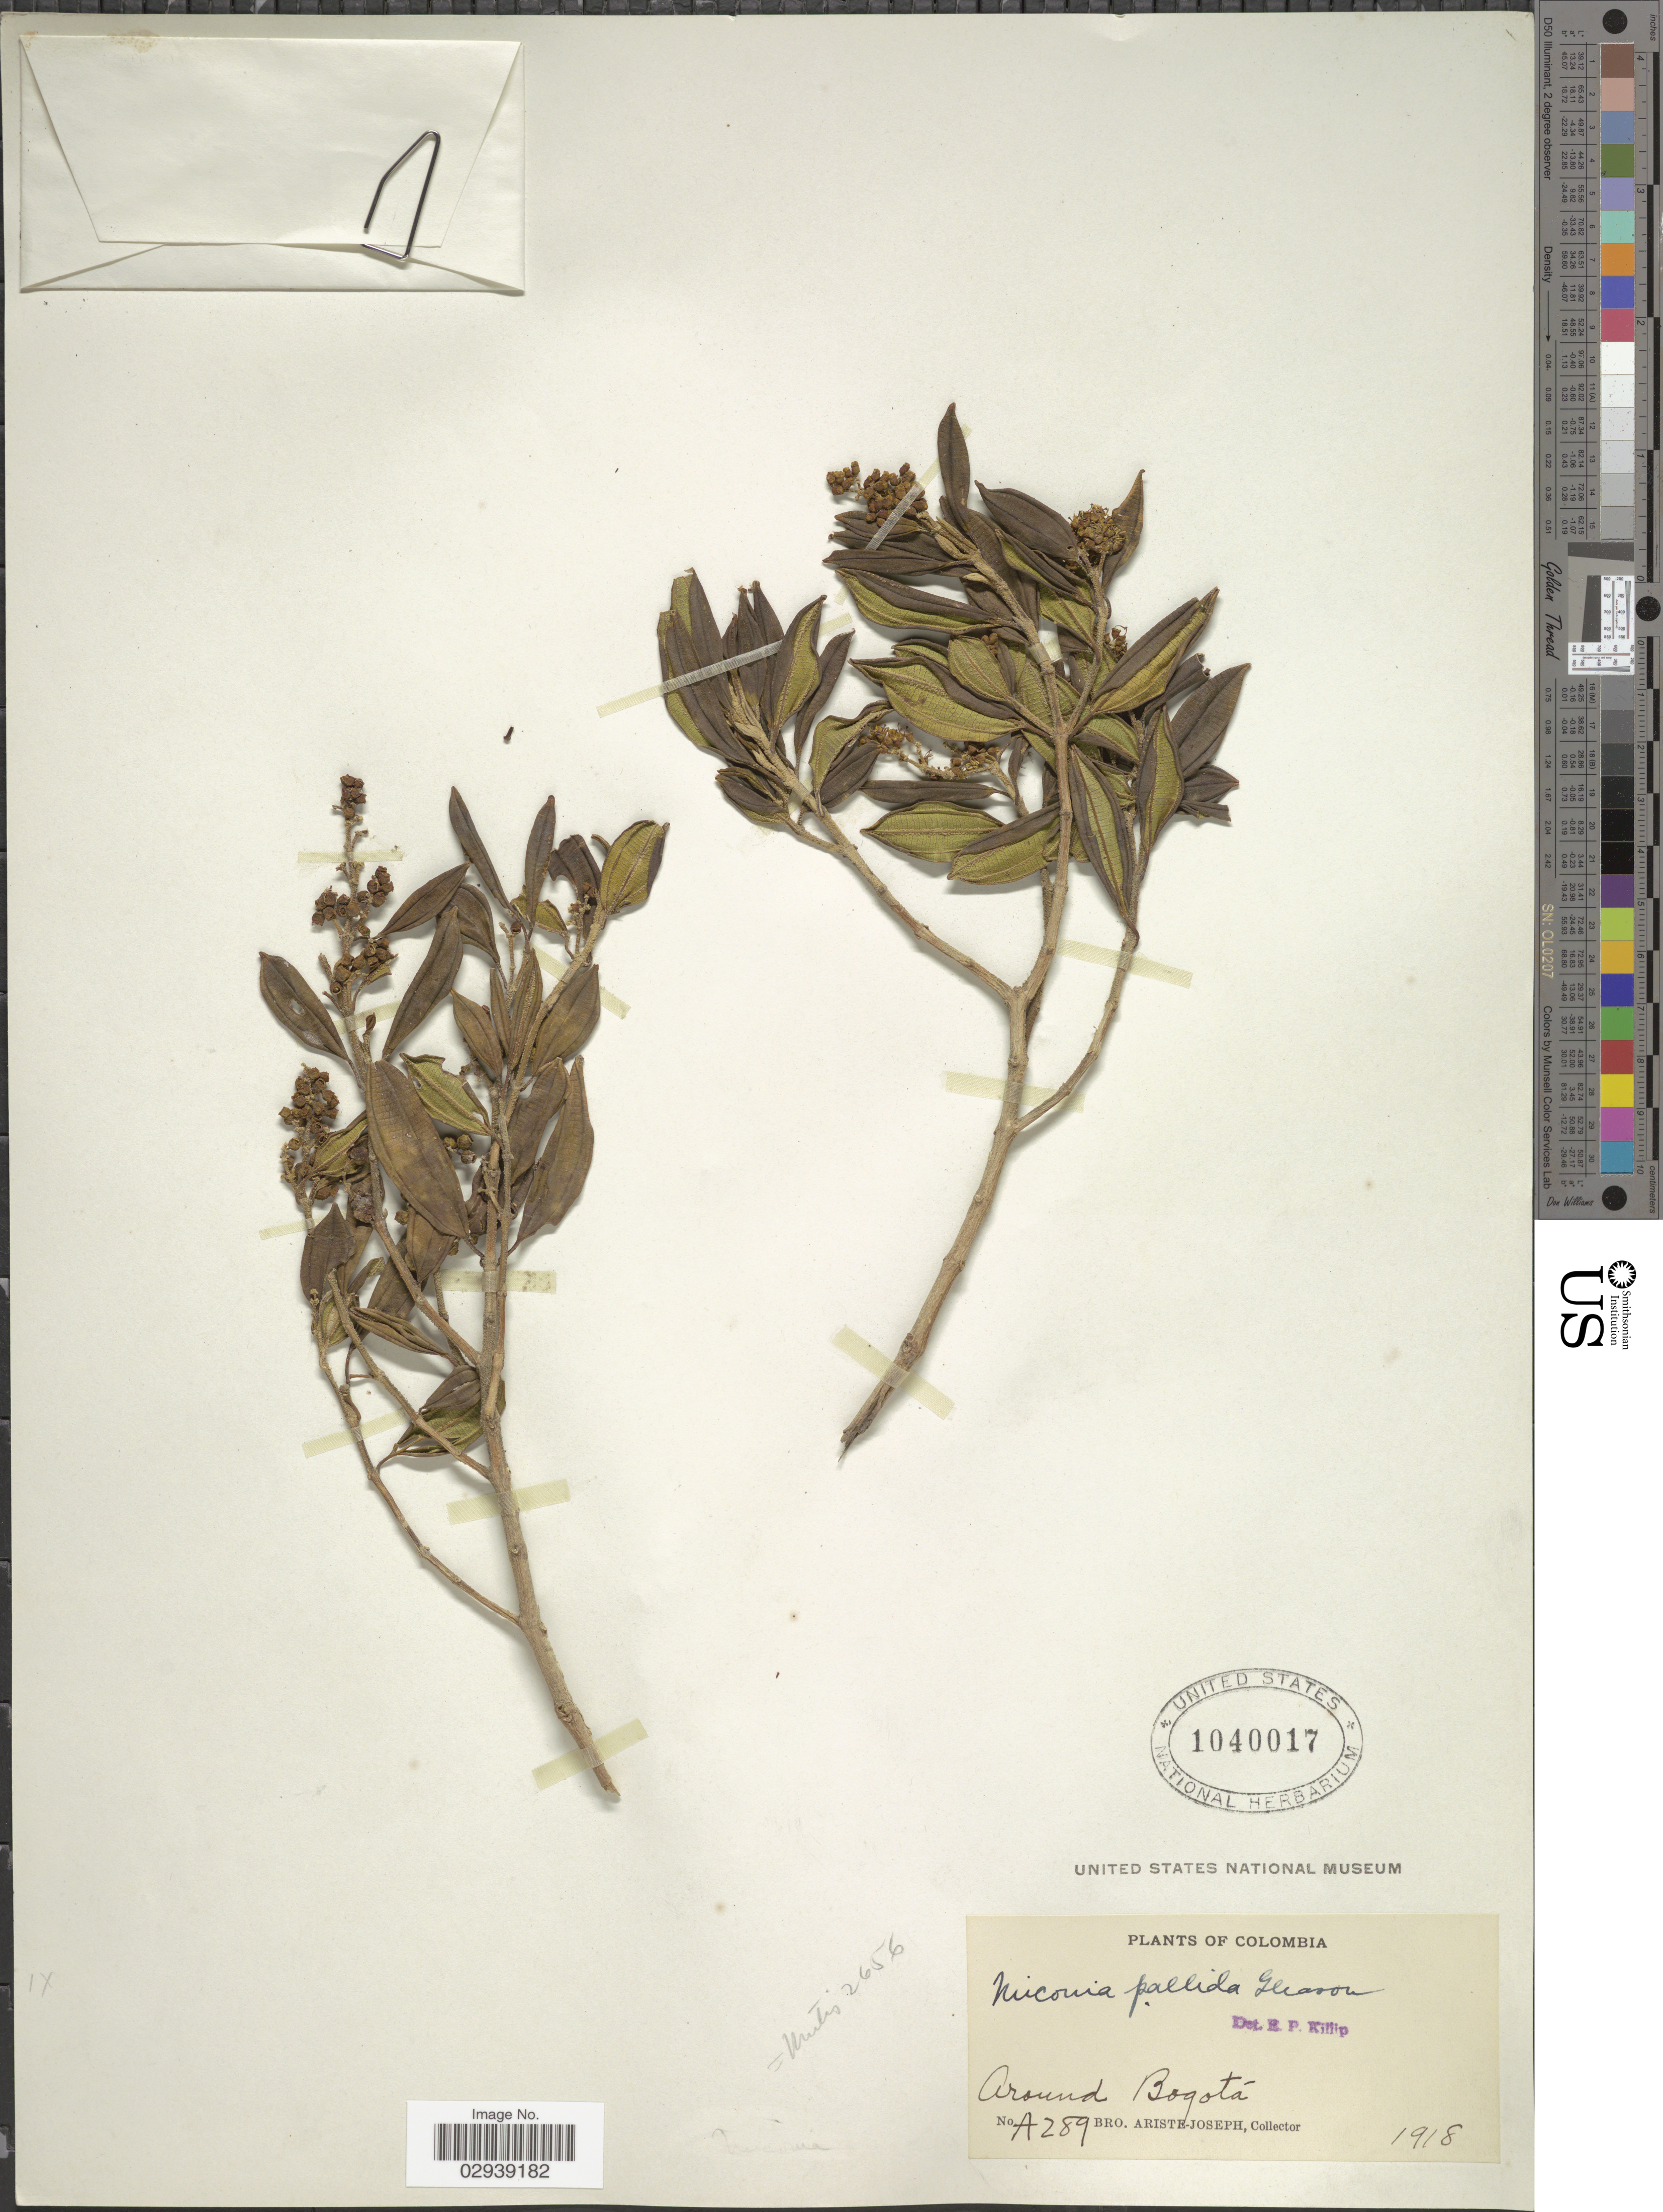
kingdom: Plantae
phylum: Tracheophyta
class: Magnoliopsida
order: Myrtales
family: Melastomataceae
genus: Miconia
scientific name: Miconia elaeoides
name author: Naudin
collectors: Bro. Ariste-Joseph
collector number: A289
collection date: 1918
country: Colombia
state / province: Bogota D.C.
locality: Around Bogotá.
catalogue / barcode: US 1040017